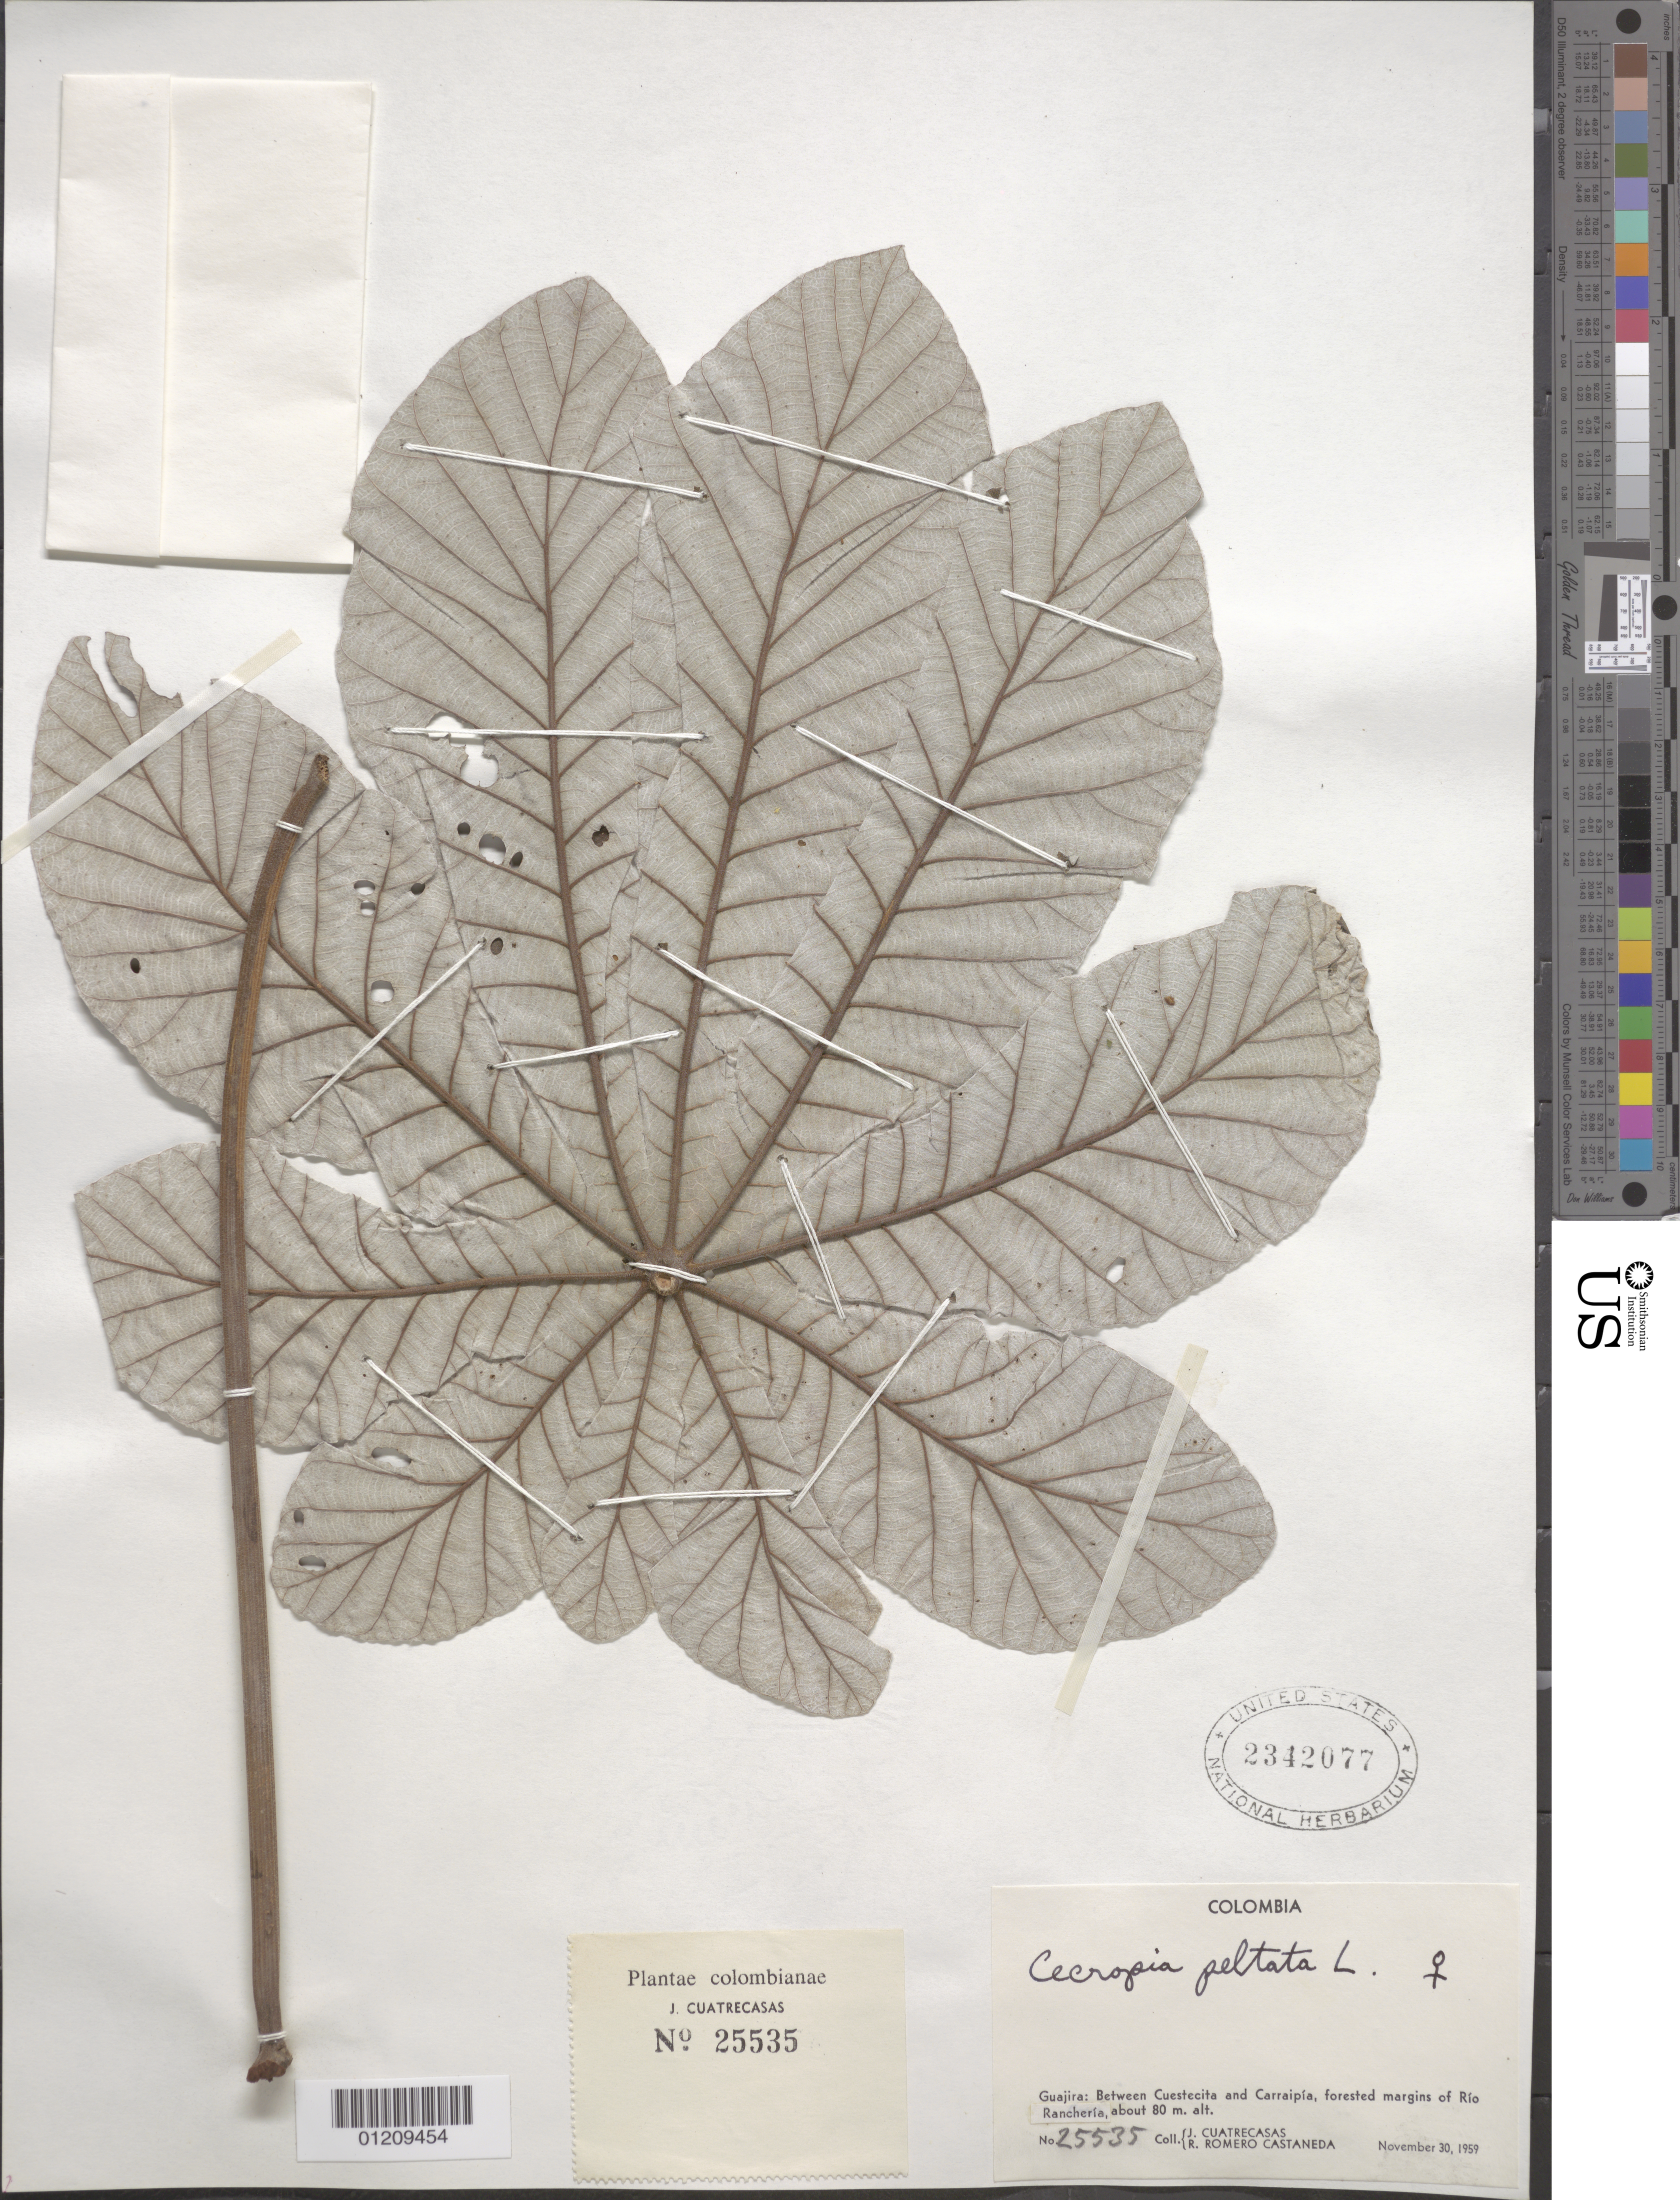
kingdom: Plantae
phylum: Tracheophyta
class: Magnoliopsida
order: Rosales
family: Urticaceae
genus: Cecropia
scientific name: Cecropia peltata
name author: L.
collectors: J. Cuatrecasas & R. Romero Castañeda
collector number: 25535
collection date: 1959-11-30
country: Colombia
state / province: La Guajira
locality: Guajira: Between Cuesticita and Carraipía, forested margins of Rio Rancheria.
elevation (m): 80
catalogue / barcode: US 2342077